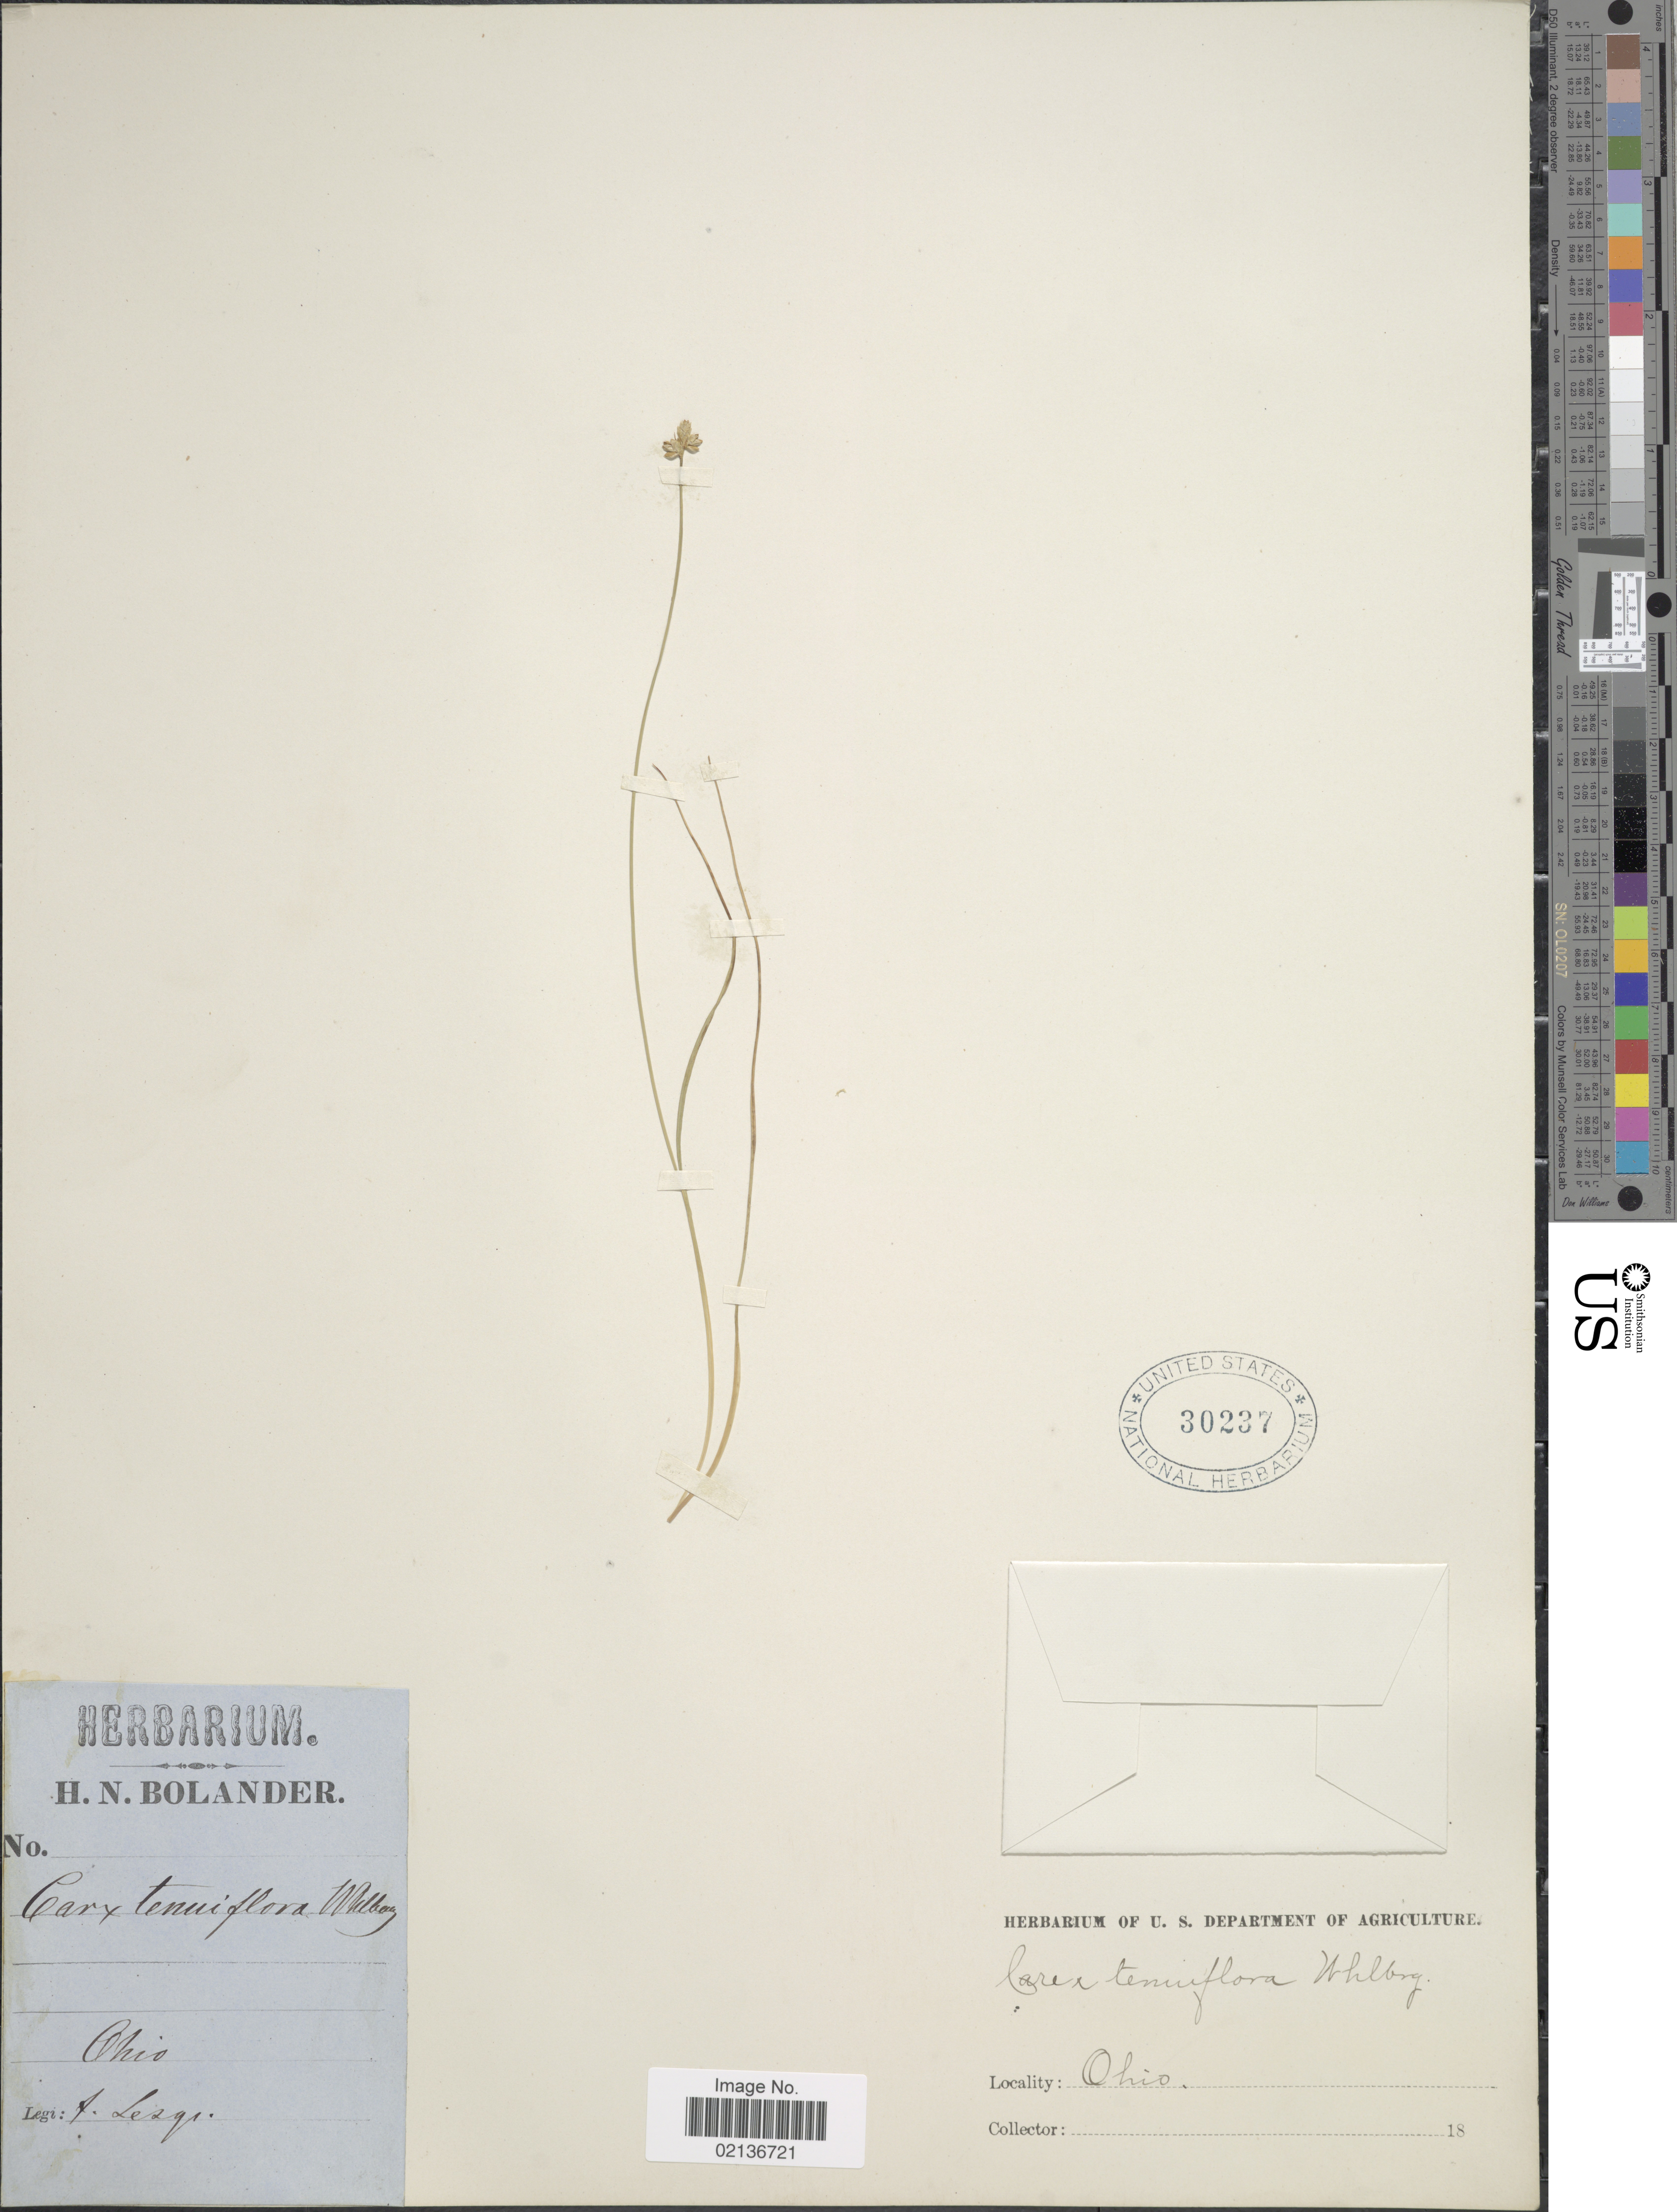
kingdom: Plantae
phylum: Tracheophyta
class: Liliopsida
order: Poales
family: Cyperaceae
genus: Carex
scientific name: Carex tenuiflora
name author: Wahlenb.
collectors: H. Bolander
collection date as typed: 18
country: United States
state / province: Ohio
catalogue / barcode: US 30237